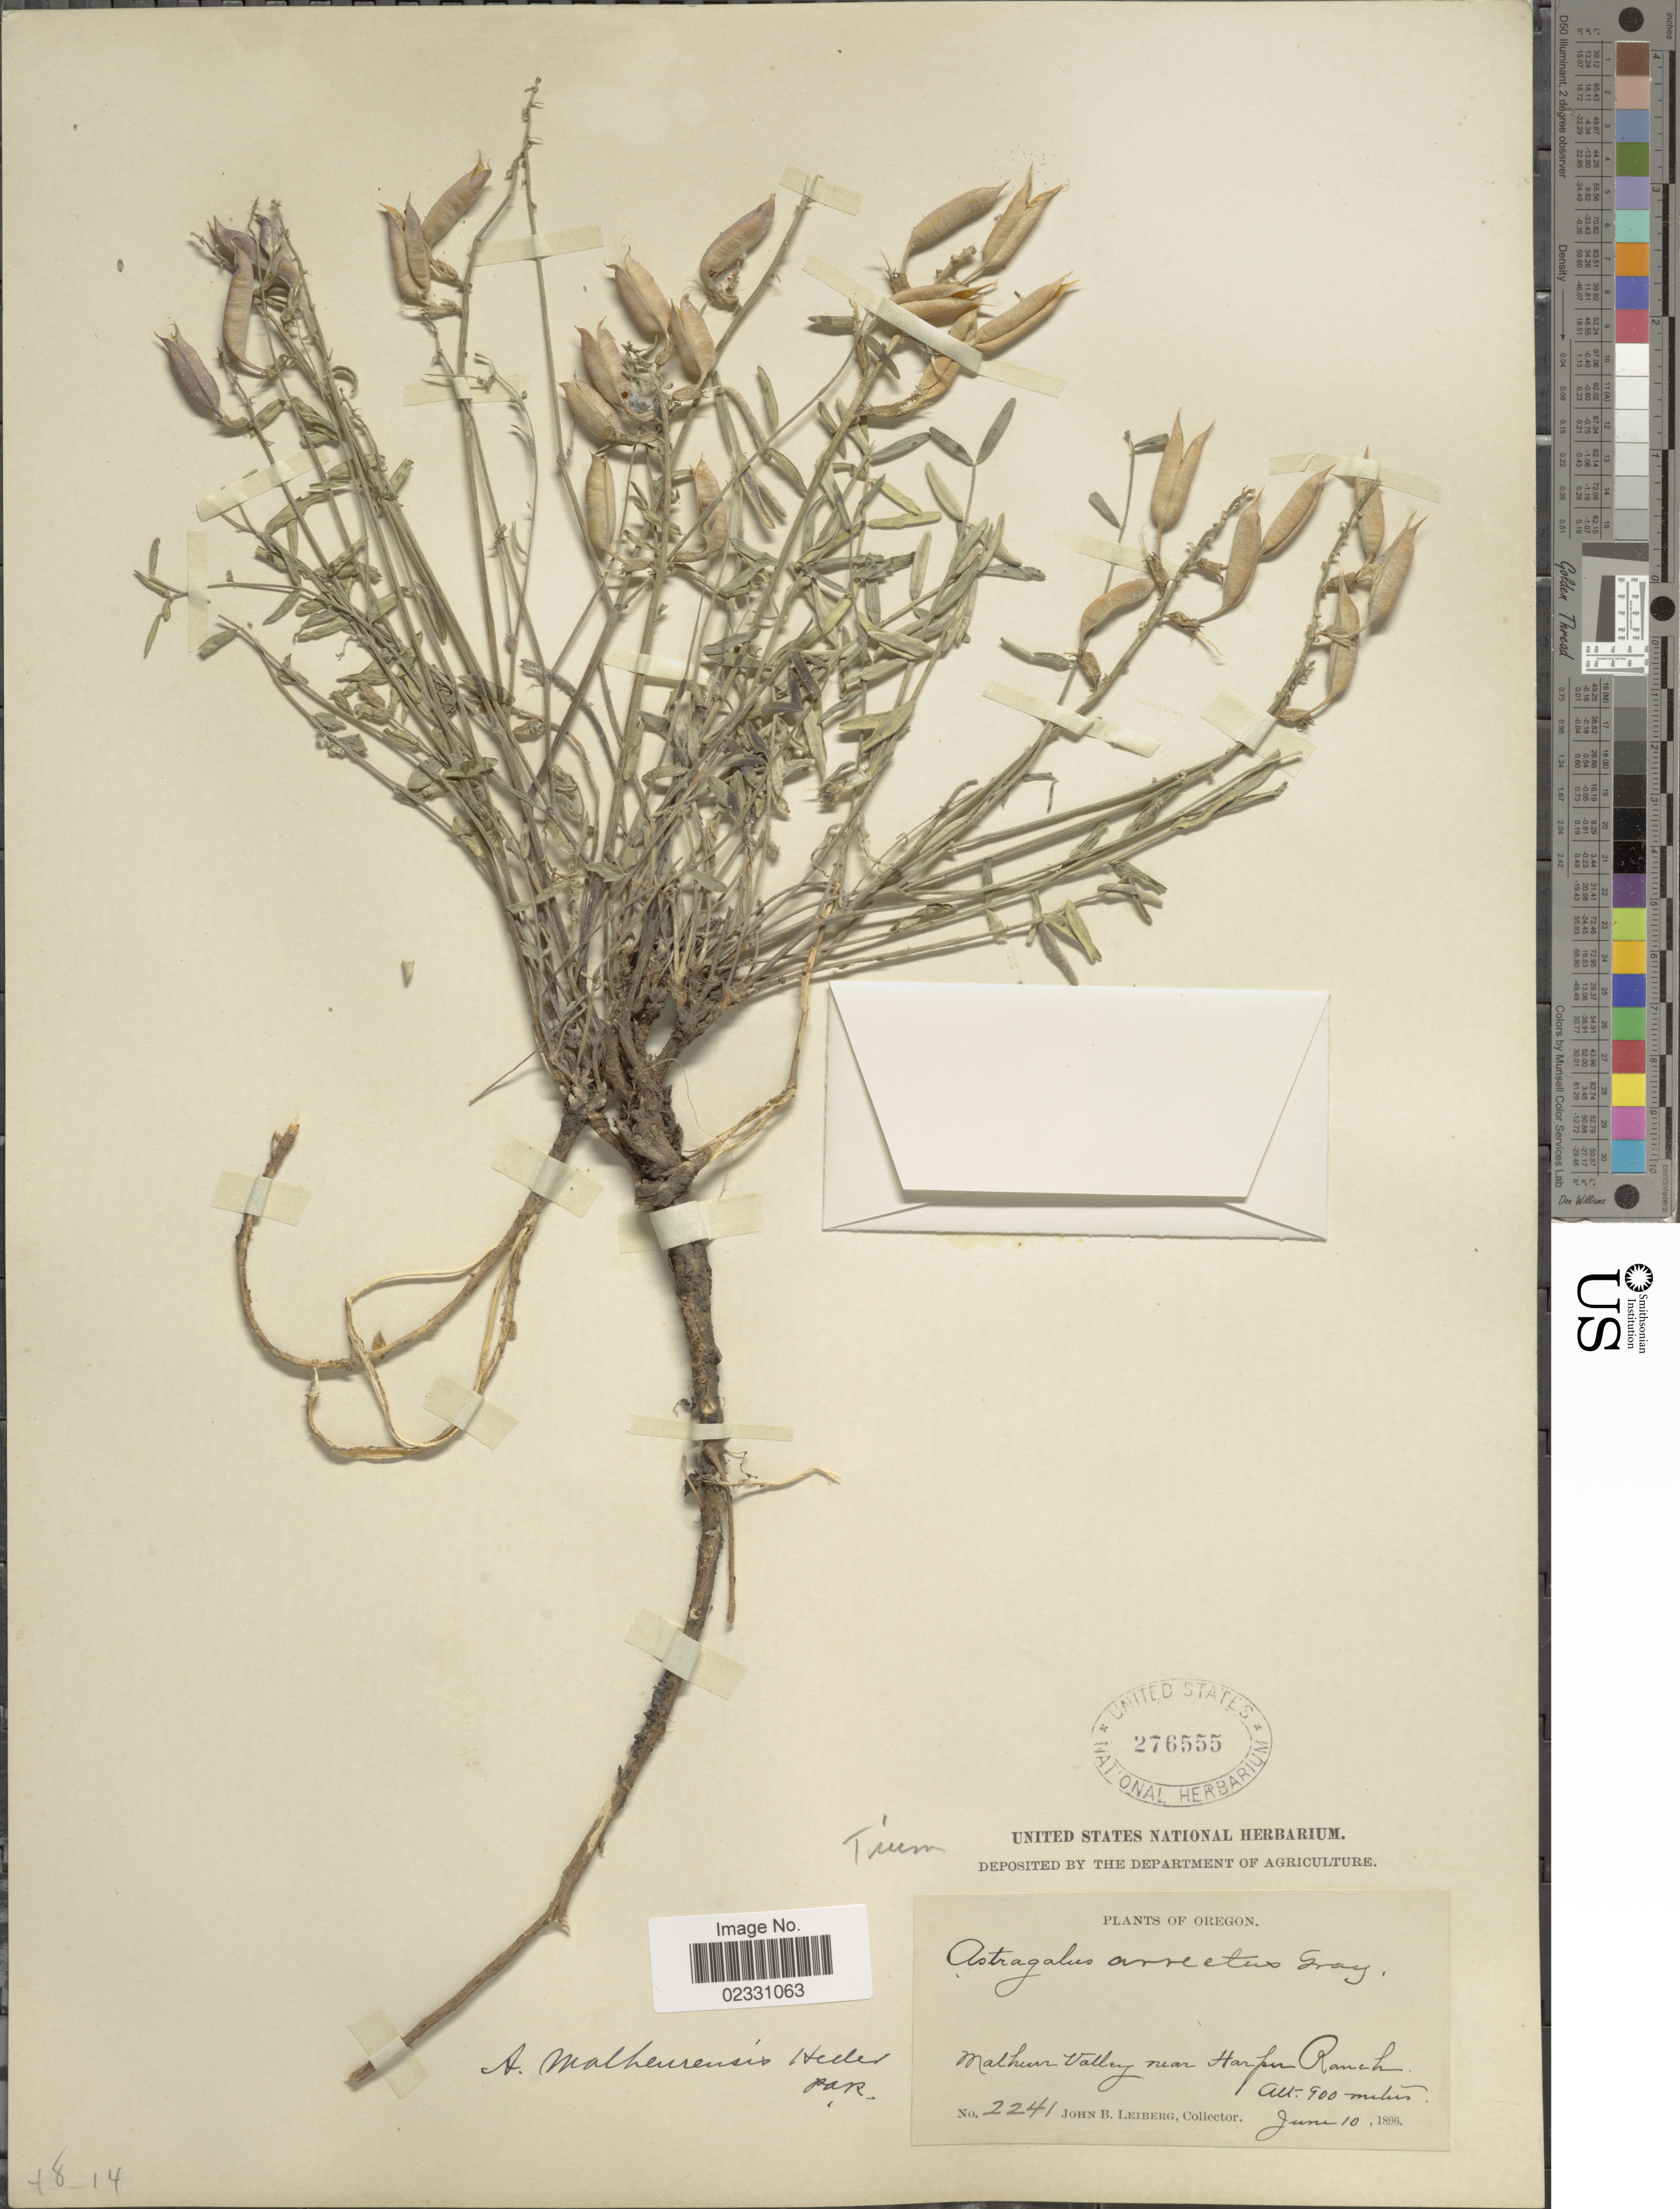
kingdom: Plantae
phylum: Tracheophyta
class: Magnoliopsida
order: Fabales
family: Fabaceae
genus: Astragalus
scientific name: Astragalus eremiticus var. malheurensis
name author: (A. Heller) Barneby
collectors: J. B. Leiberg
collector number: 2241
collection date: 1896-06-10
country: United States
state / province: Oregon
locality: Malhut Valley near Harper Ranch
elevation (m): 900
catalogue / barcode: US 276555